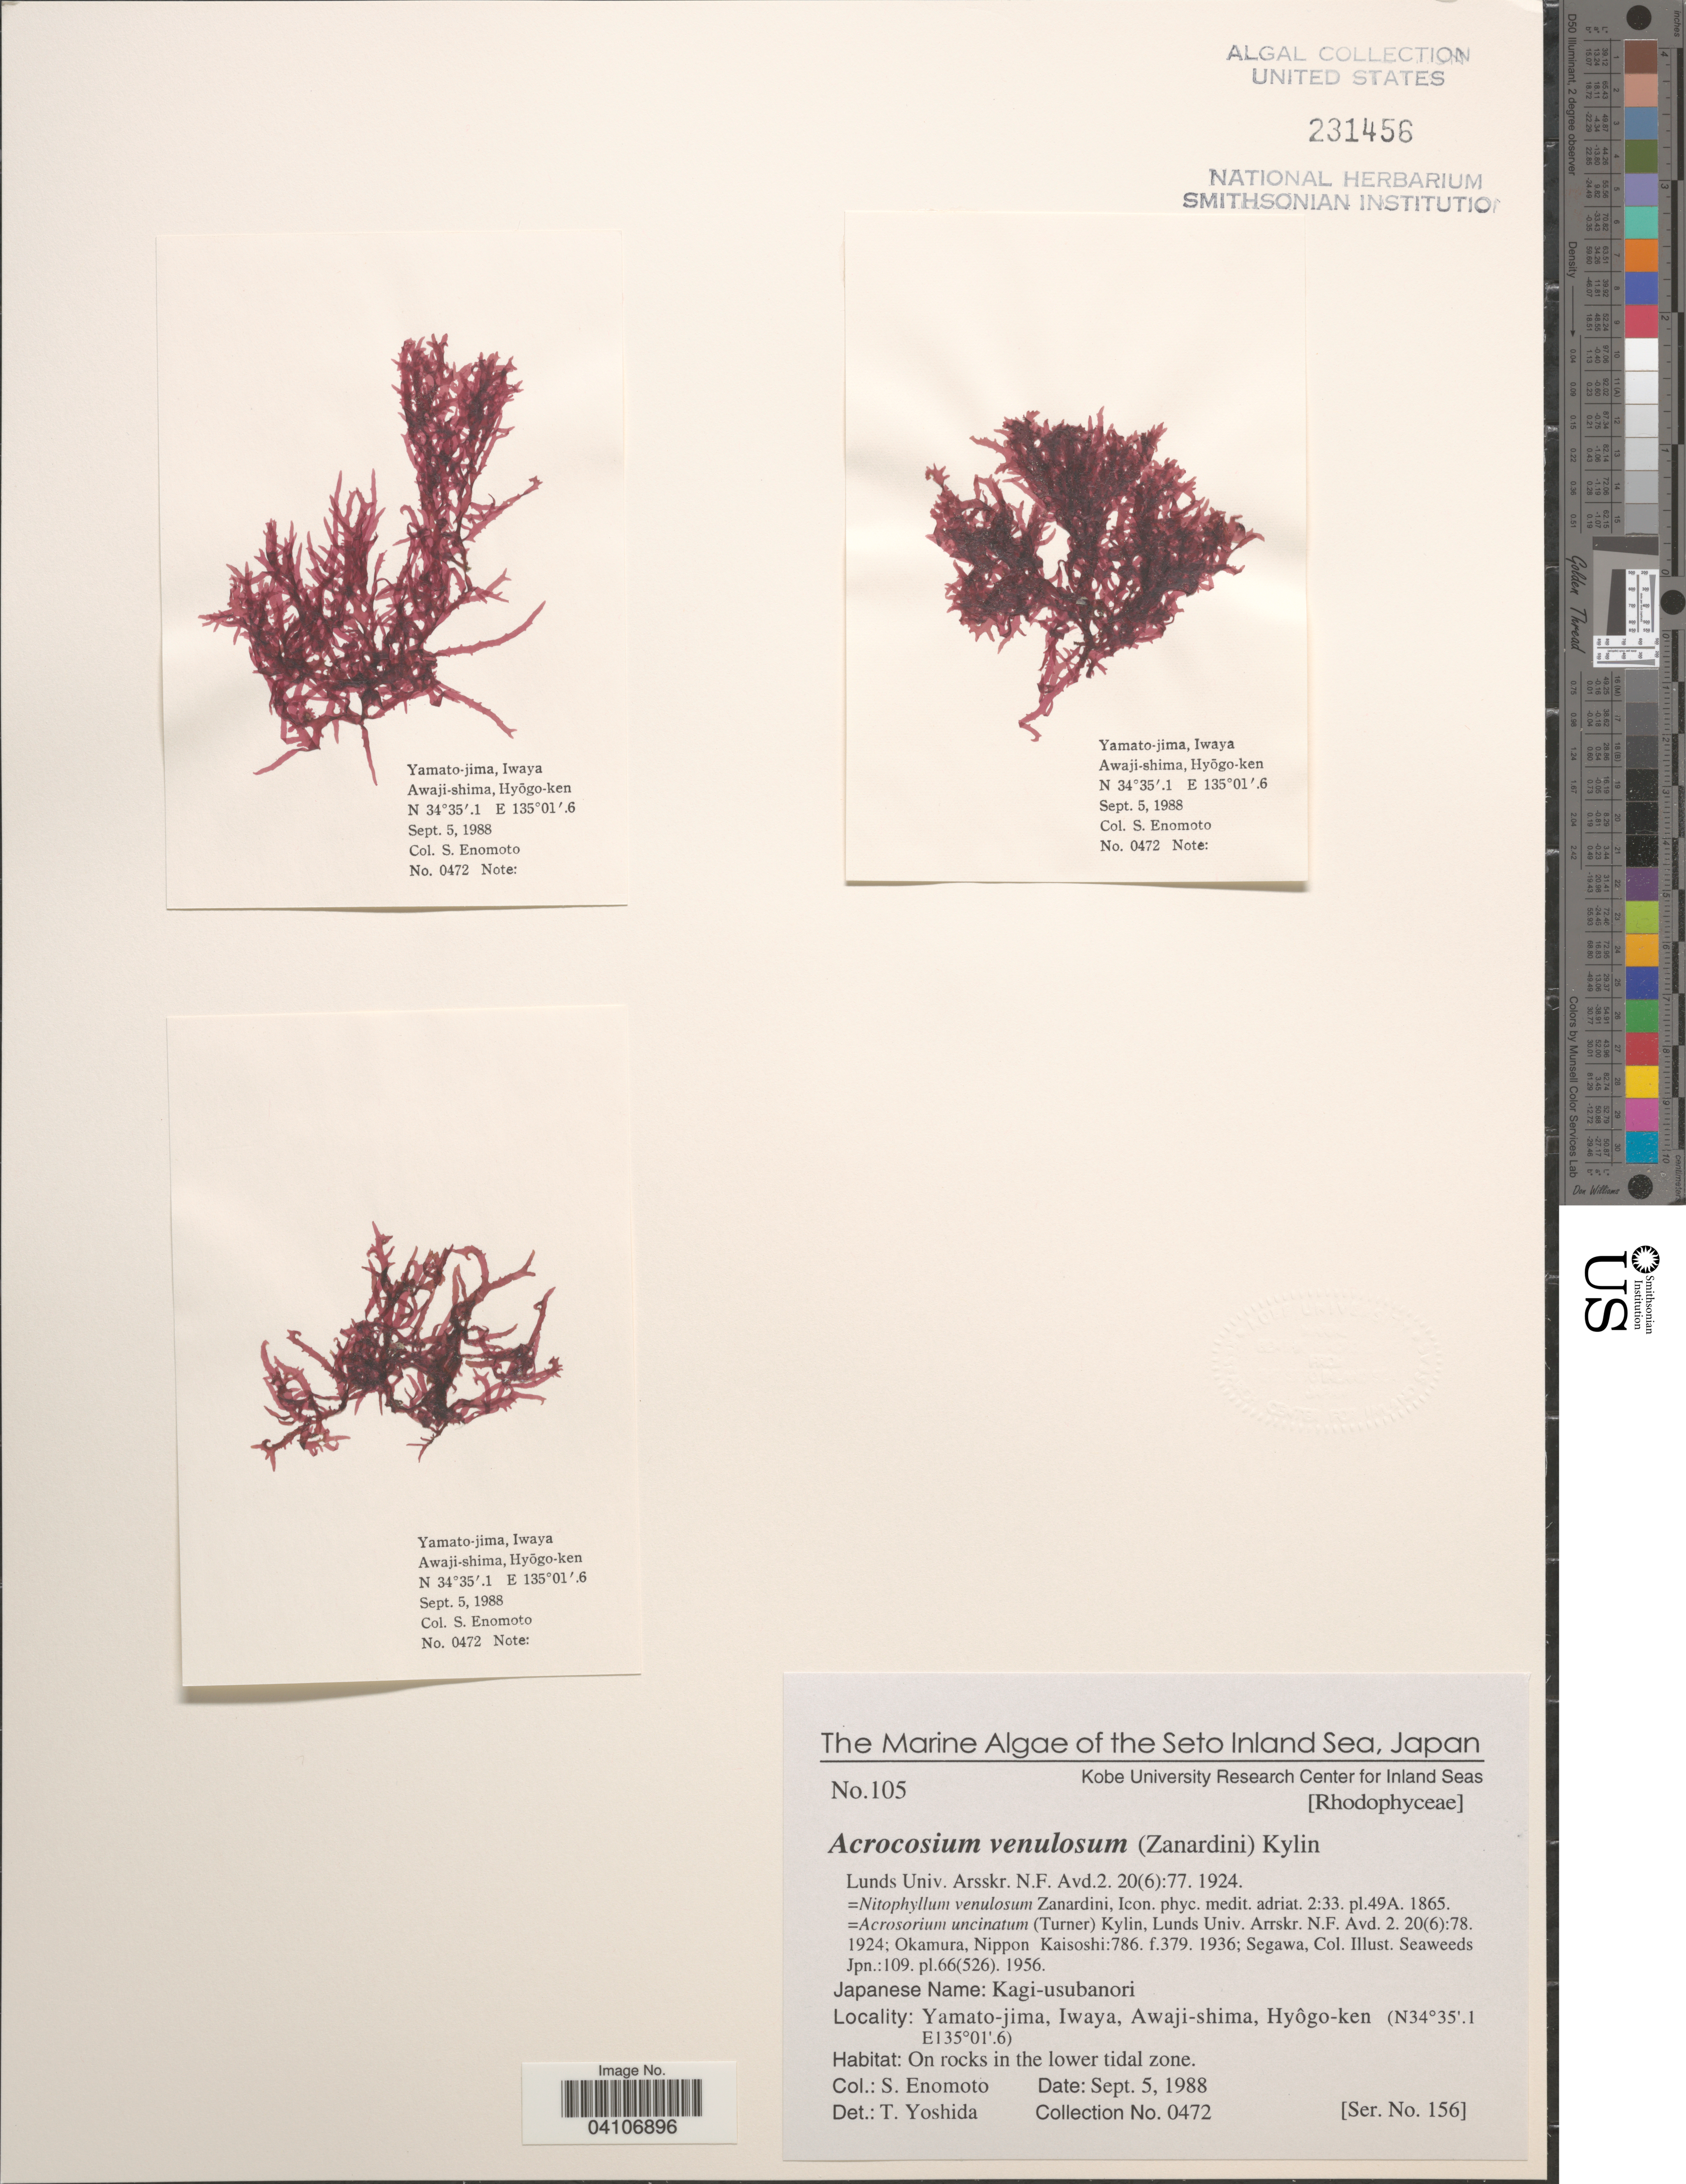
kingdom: Plantae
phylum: Rhodophyta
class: Florideophyceae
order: Ceramiales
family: Delesseriaceae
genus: Acrosorium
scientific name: Acrosorium venulosum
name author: (Zanardini) Kylin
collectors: S. Enomoto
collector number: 0472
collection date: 1988-09-05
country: Japan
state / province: Hyogo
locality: The Seto Inland Sea. Yamato-jima, Iwaya, Awaji-shima, Hyôgo-ken. On rocks in the lower tidal zone.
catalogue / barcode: US 231456